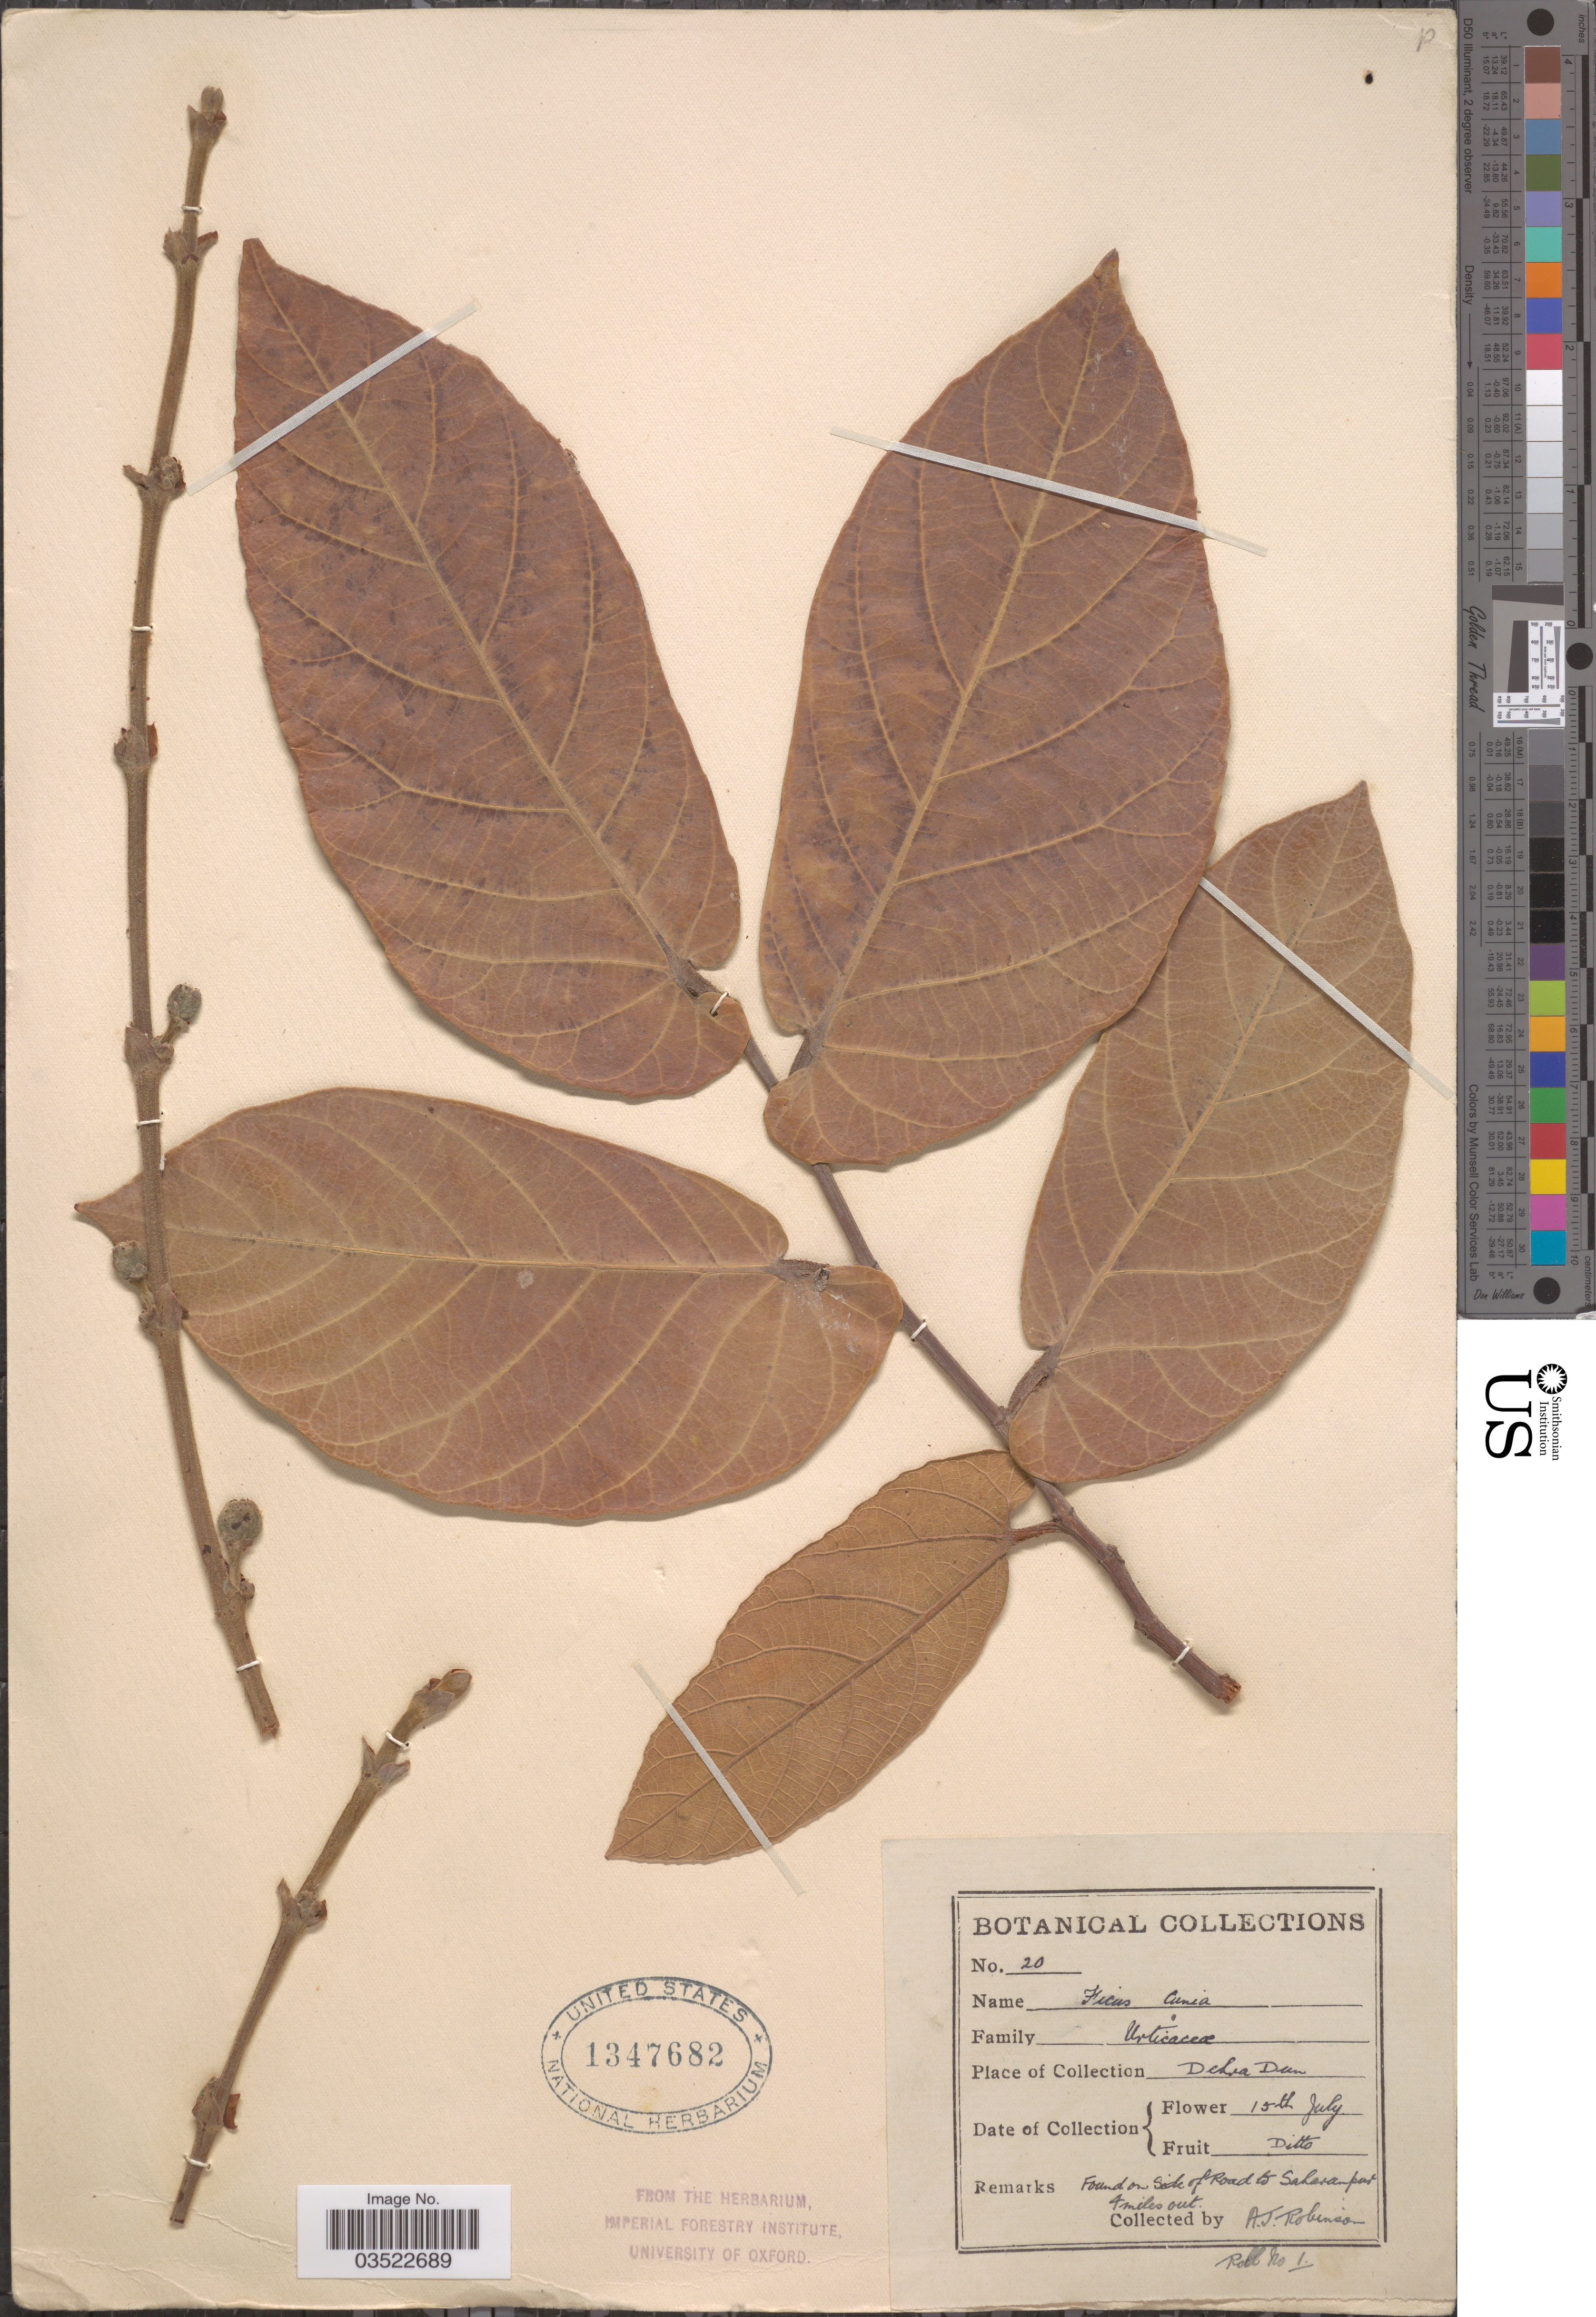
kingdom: Plantae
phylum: Tracheophyta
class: Magnoliopsida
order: Rosales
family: Moraceae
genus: Ficus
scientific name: Ficus semicordata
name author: Buch.-Ham. ex Sm.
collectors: A. J. Robinson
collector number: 20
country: India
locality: Dehra Dun. Found on Side of Road to Saharapur 4 miles out.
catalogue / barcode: US 1347682